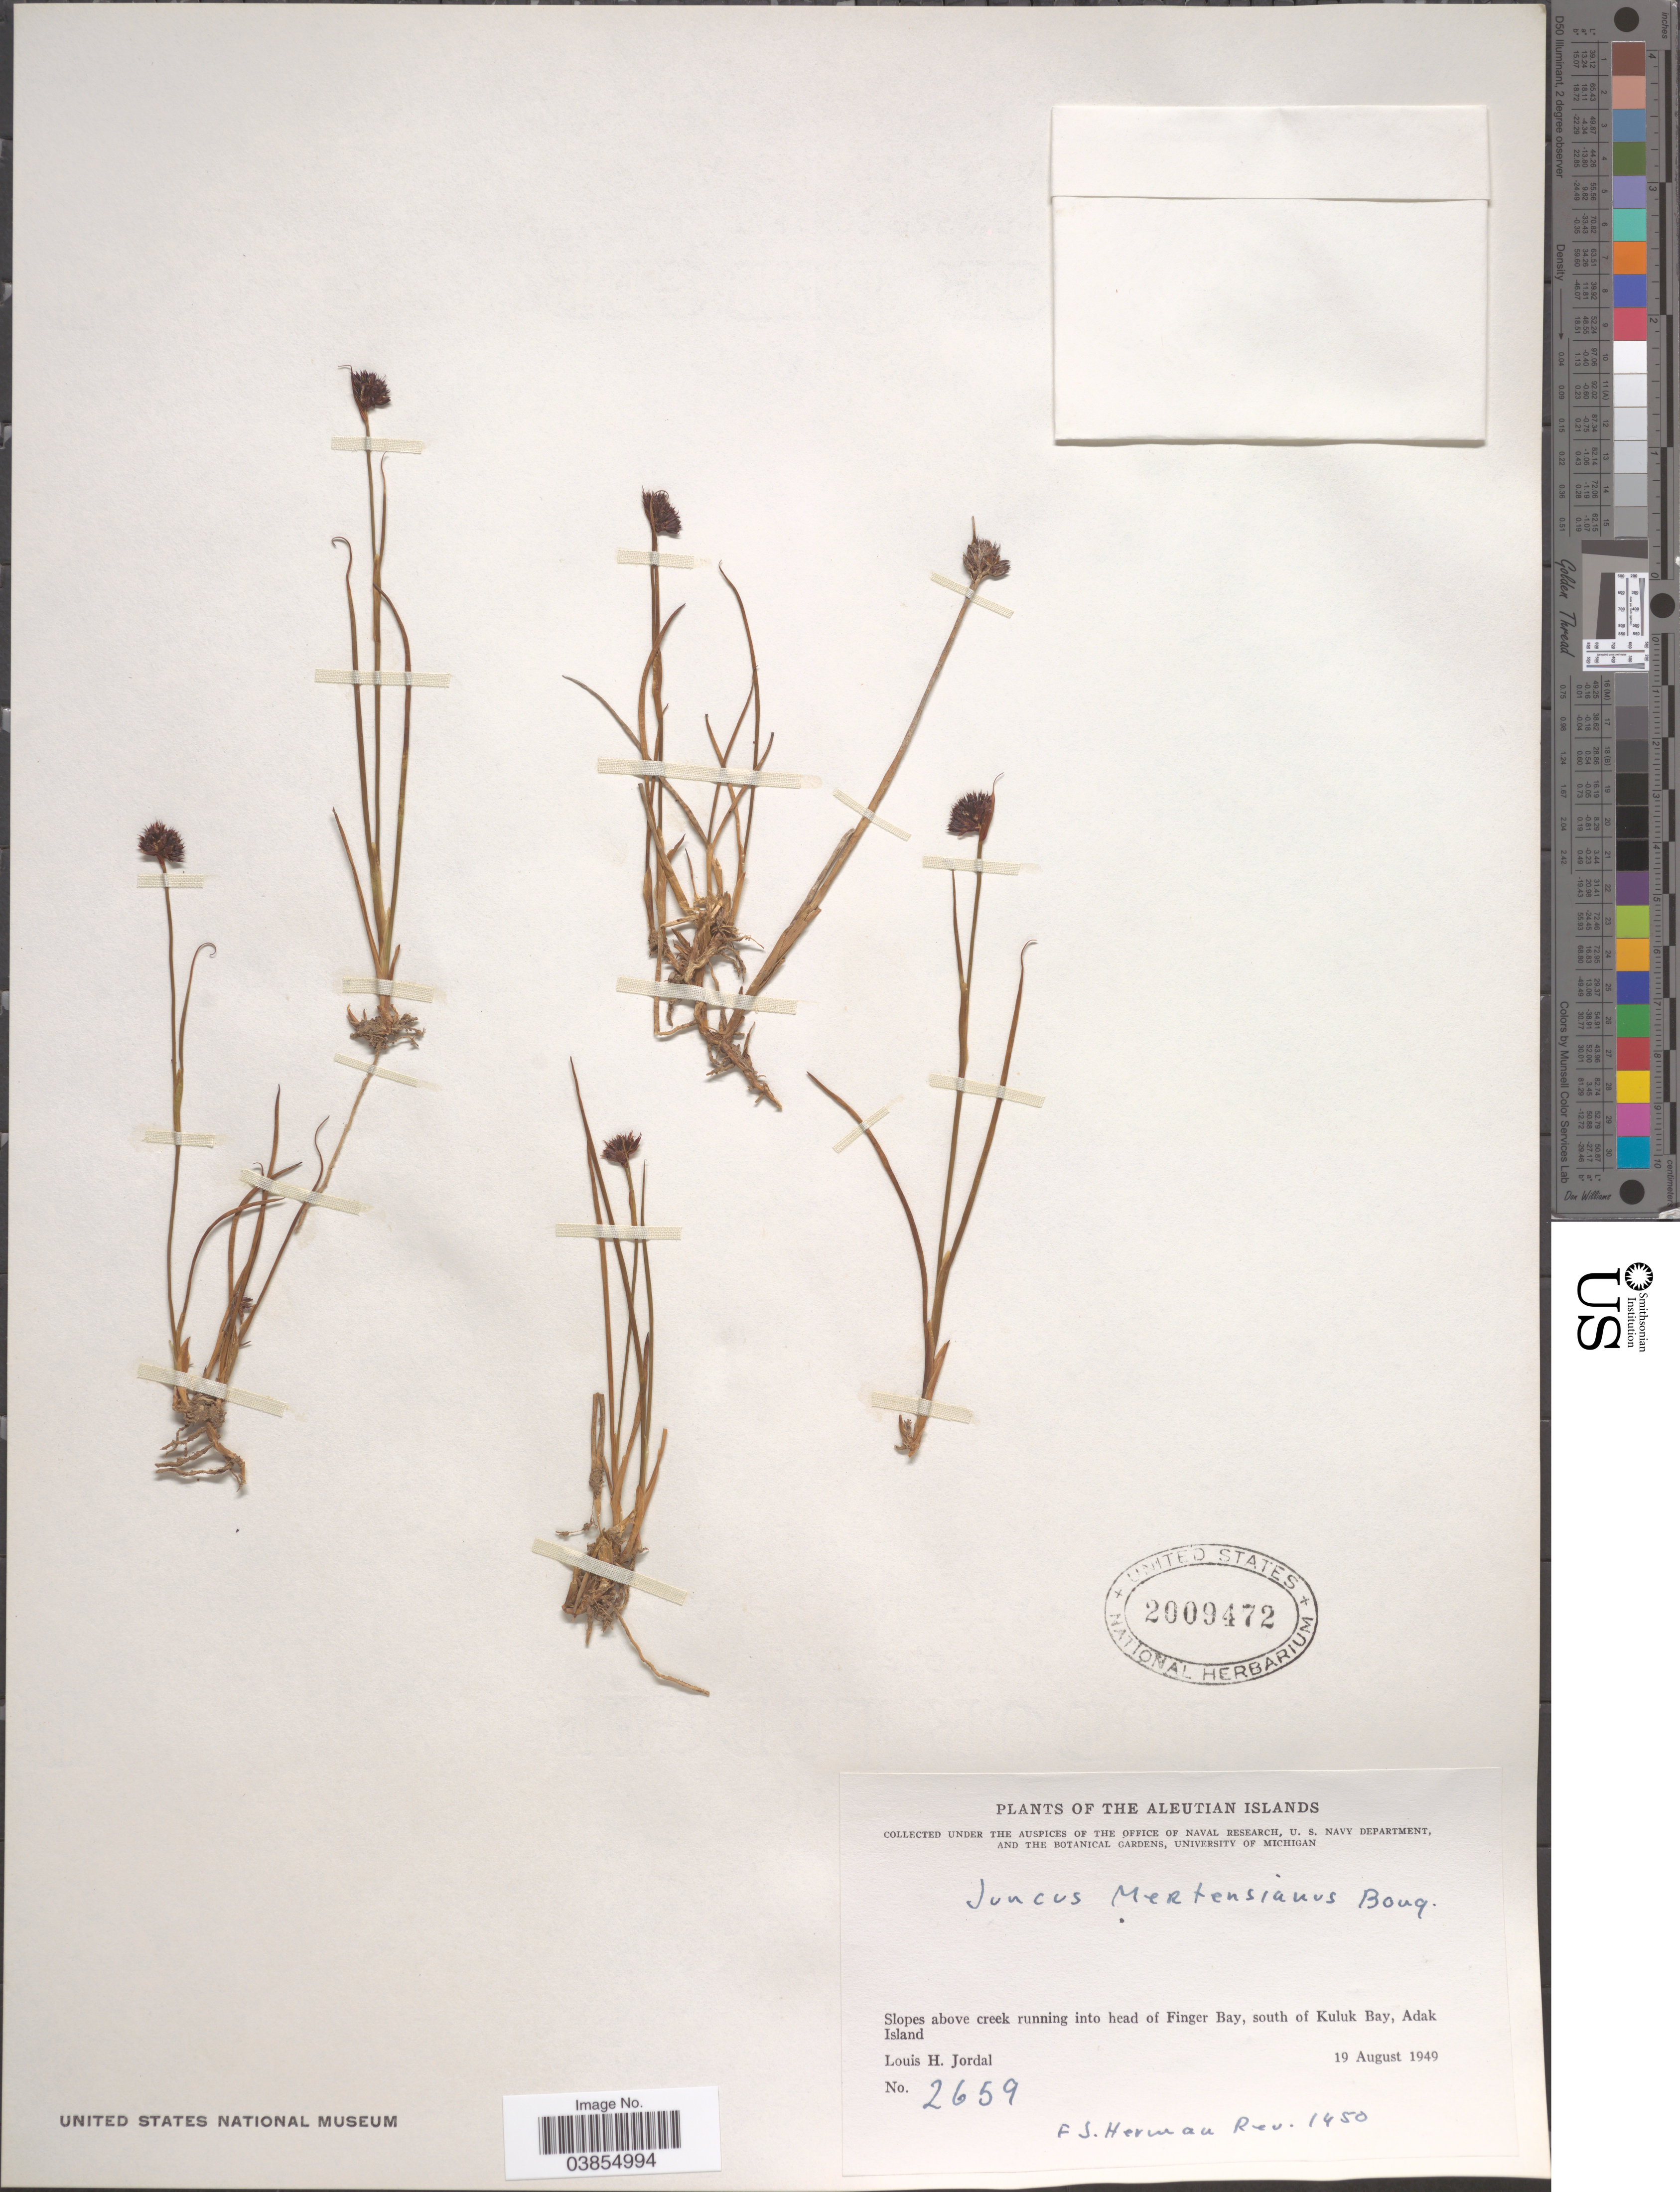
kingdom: Plantae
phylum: Tracheophyta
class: Liliopsida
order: Poales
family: Juncaceae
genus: Juncus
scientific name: Juncus mertensianus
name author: Bong.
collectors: L. Jordal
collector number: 2659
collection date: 1949-08-19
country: United States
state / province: Alaska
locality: Aleutian Islands. Slopes above creek running into head of Finger Bay, south of Kuluk Bay, Adak Island.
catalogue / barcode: US 2009472